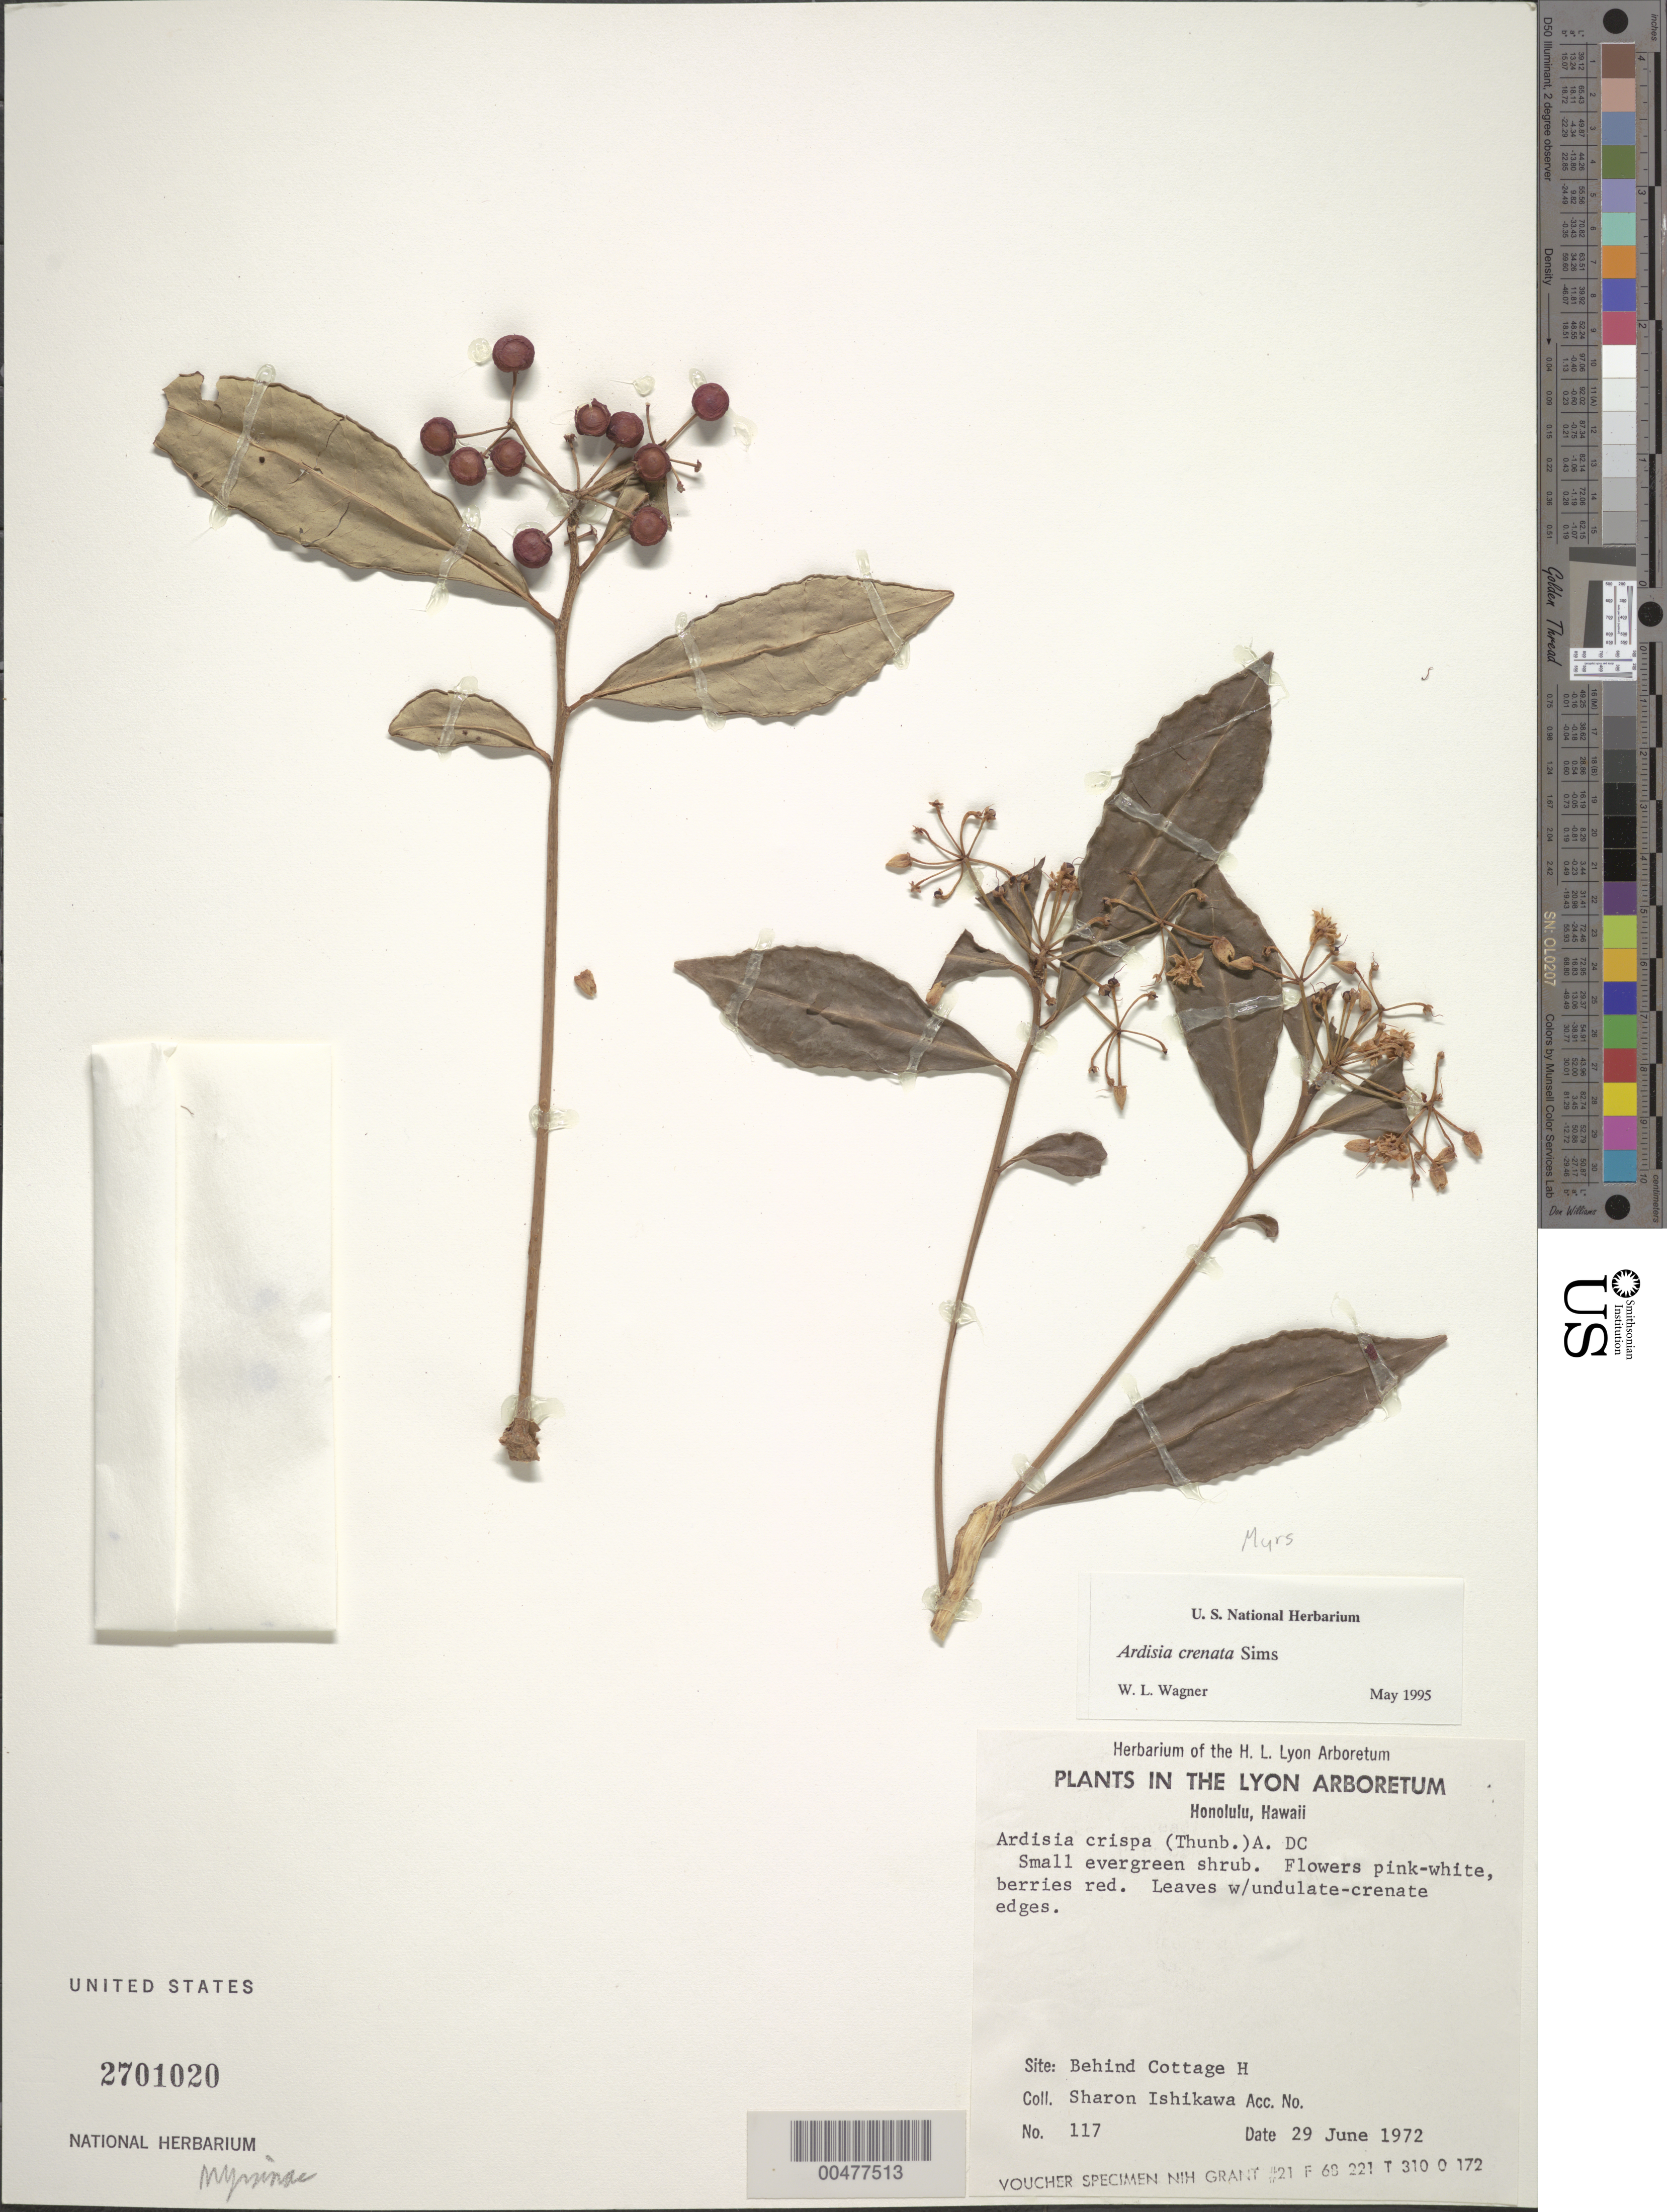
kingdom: Plantae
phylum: Tracheophyta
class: Magnoliopsida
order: Ericales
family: Primulaceae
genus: Ardisia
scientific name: Ardisia crenata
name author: Sims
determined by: Wagner, W. L., (BOT), Smithsonian Institution - National Museum of Natural History (UNITED STATES)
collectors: S. S. Ishikawa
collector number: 117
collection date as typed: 29 Jun 1972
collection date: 1972-06-29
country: United States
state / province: Hawaii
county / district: Honolulu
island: Oahu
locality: H.L. Lyon Arboretum, Honolulu, behind cottage H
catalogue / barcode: US 2701020